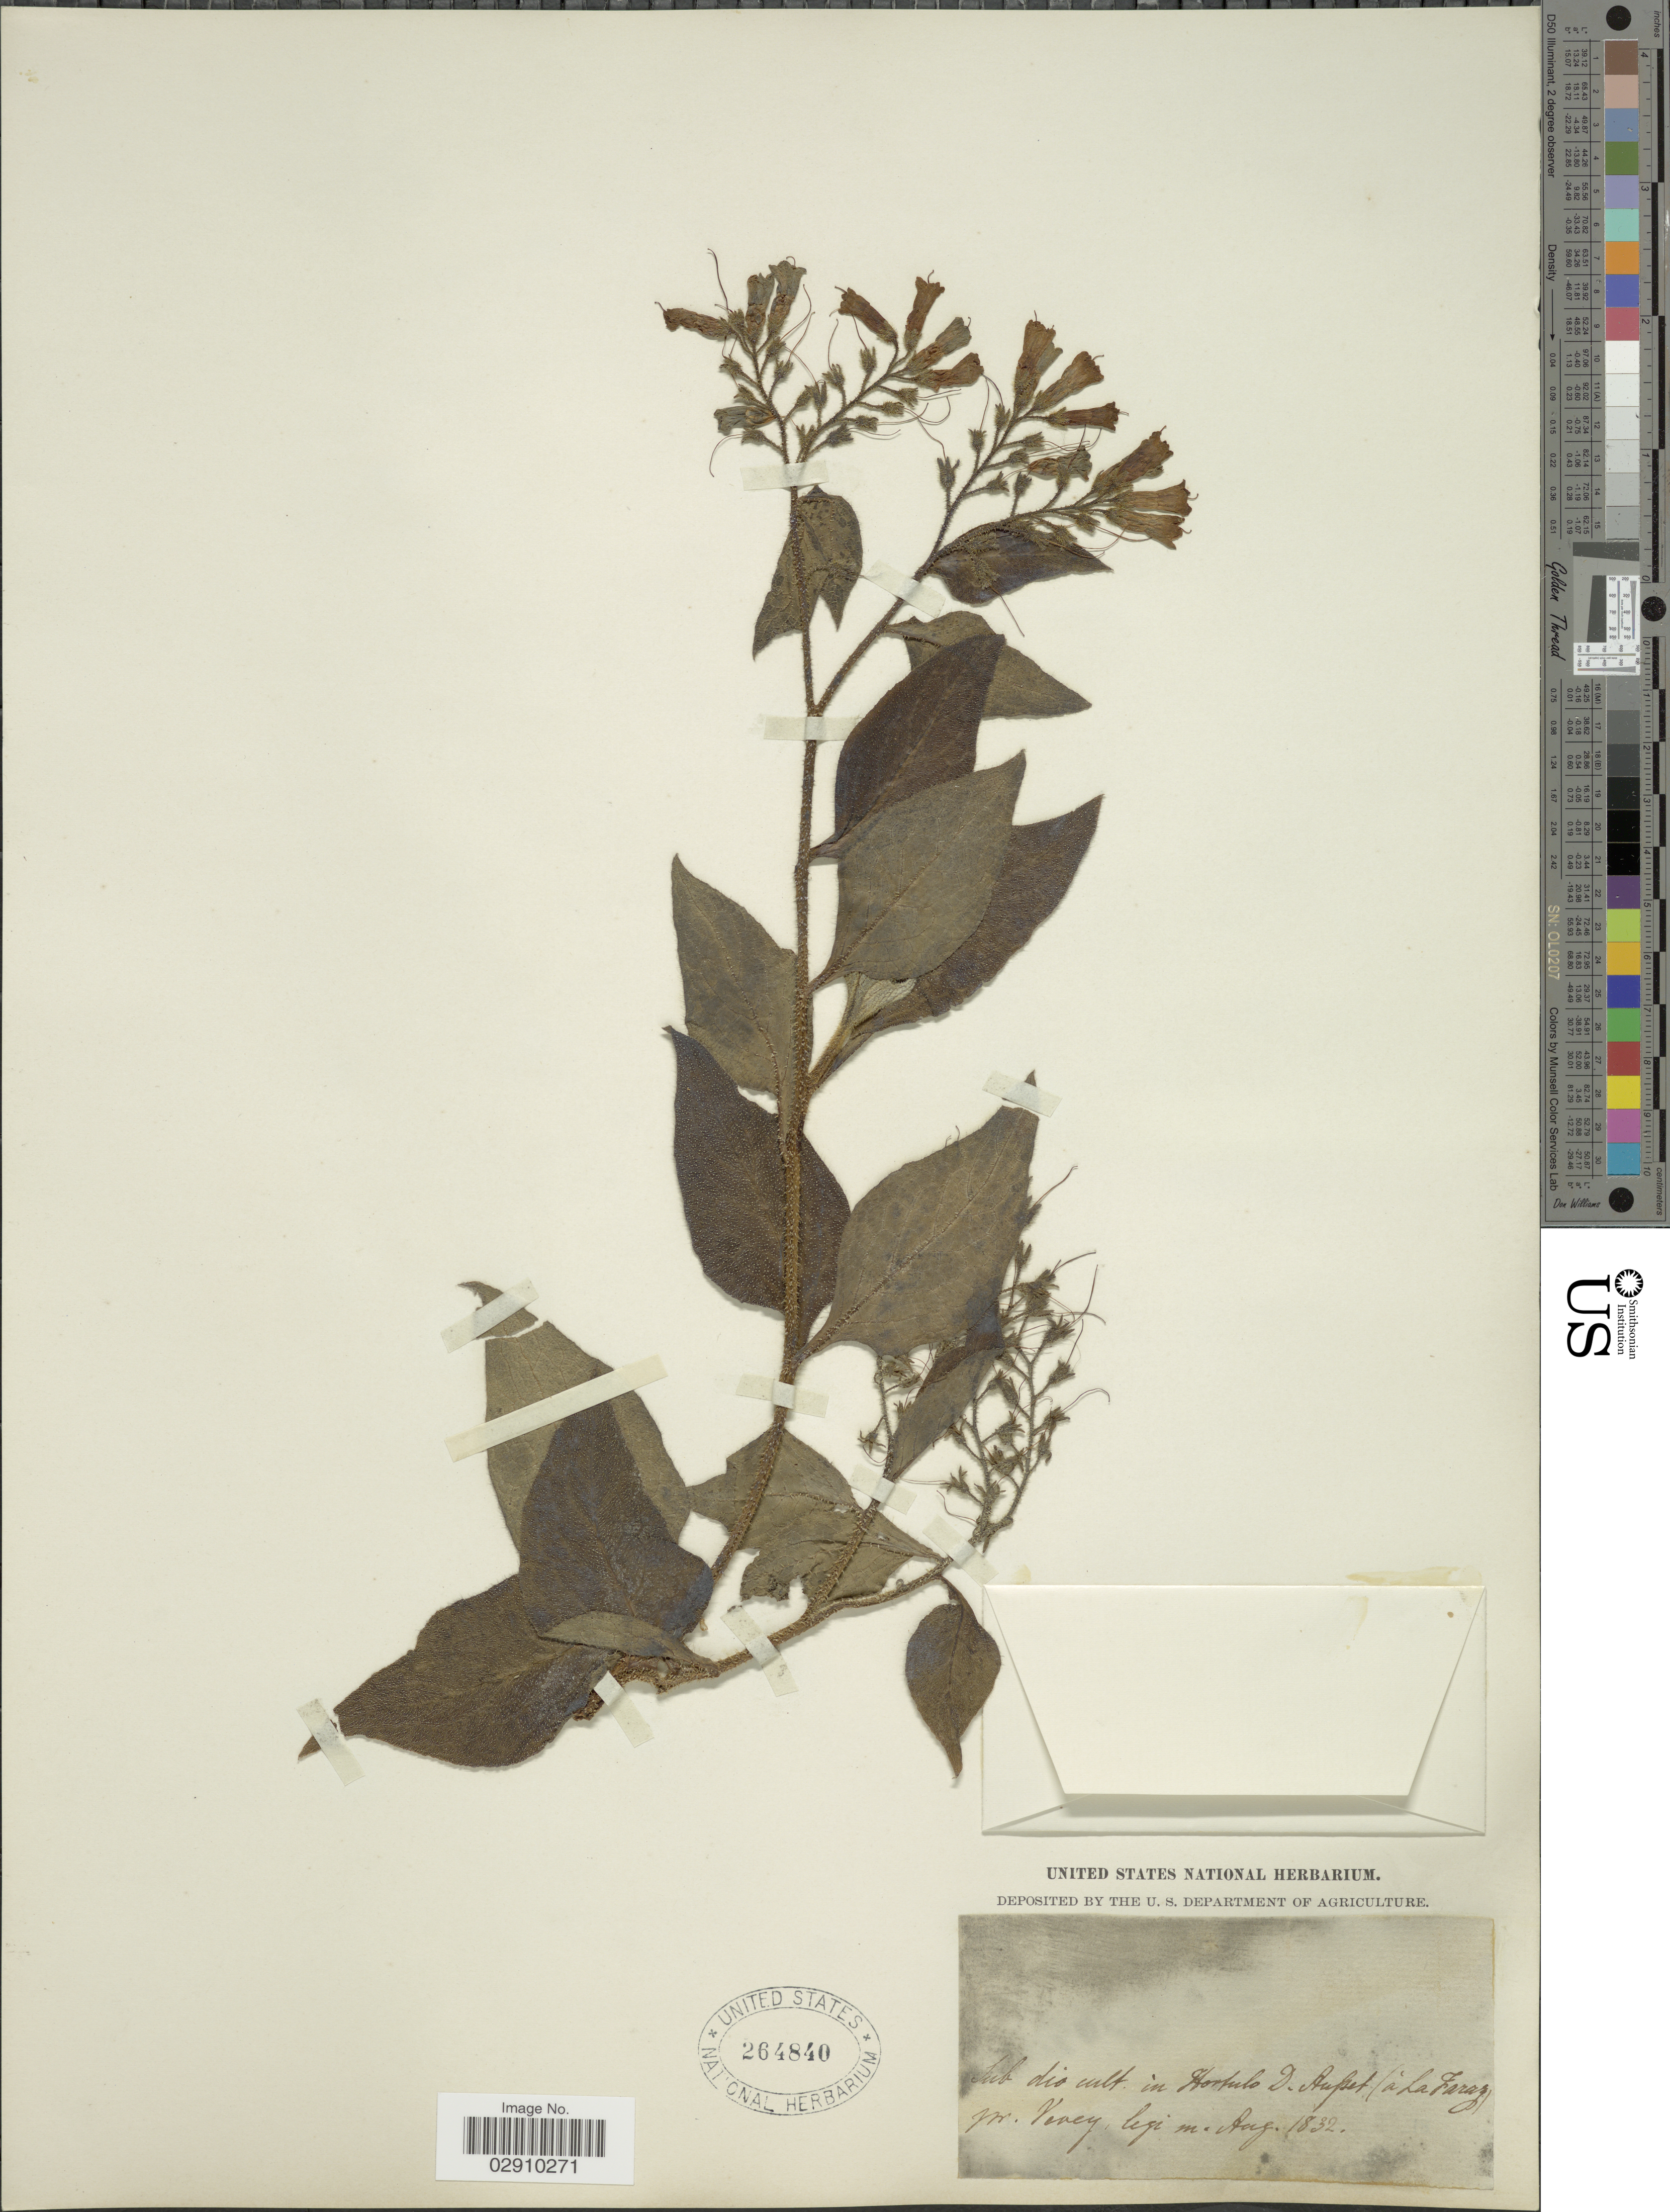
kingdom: Plantae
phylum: Tracheophyta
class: Magnoliopsida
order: Boraginales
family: Boraginaceae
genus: Anchusa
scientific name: Anchusa sp.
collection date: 1832-08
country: Switzerland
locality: Hortulo D. Aupet (á La Faraz) pr. Vevey.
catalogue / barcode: US 264840